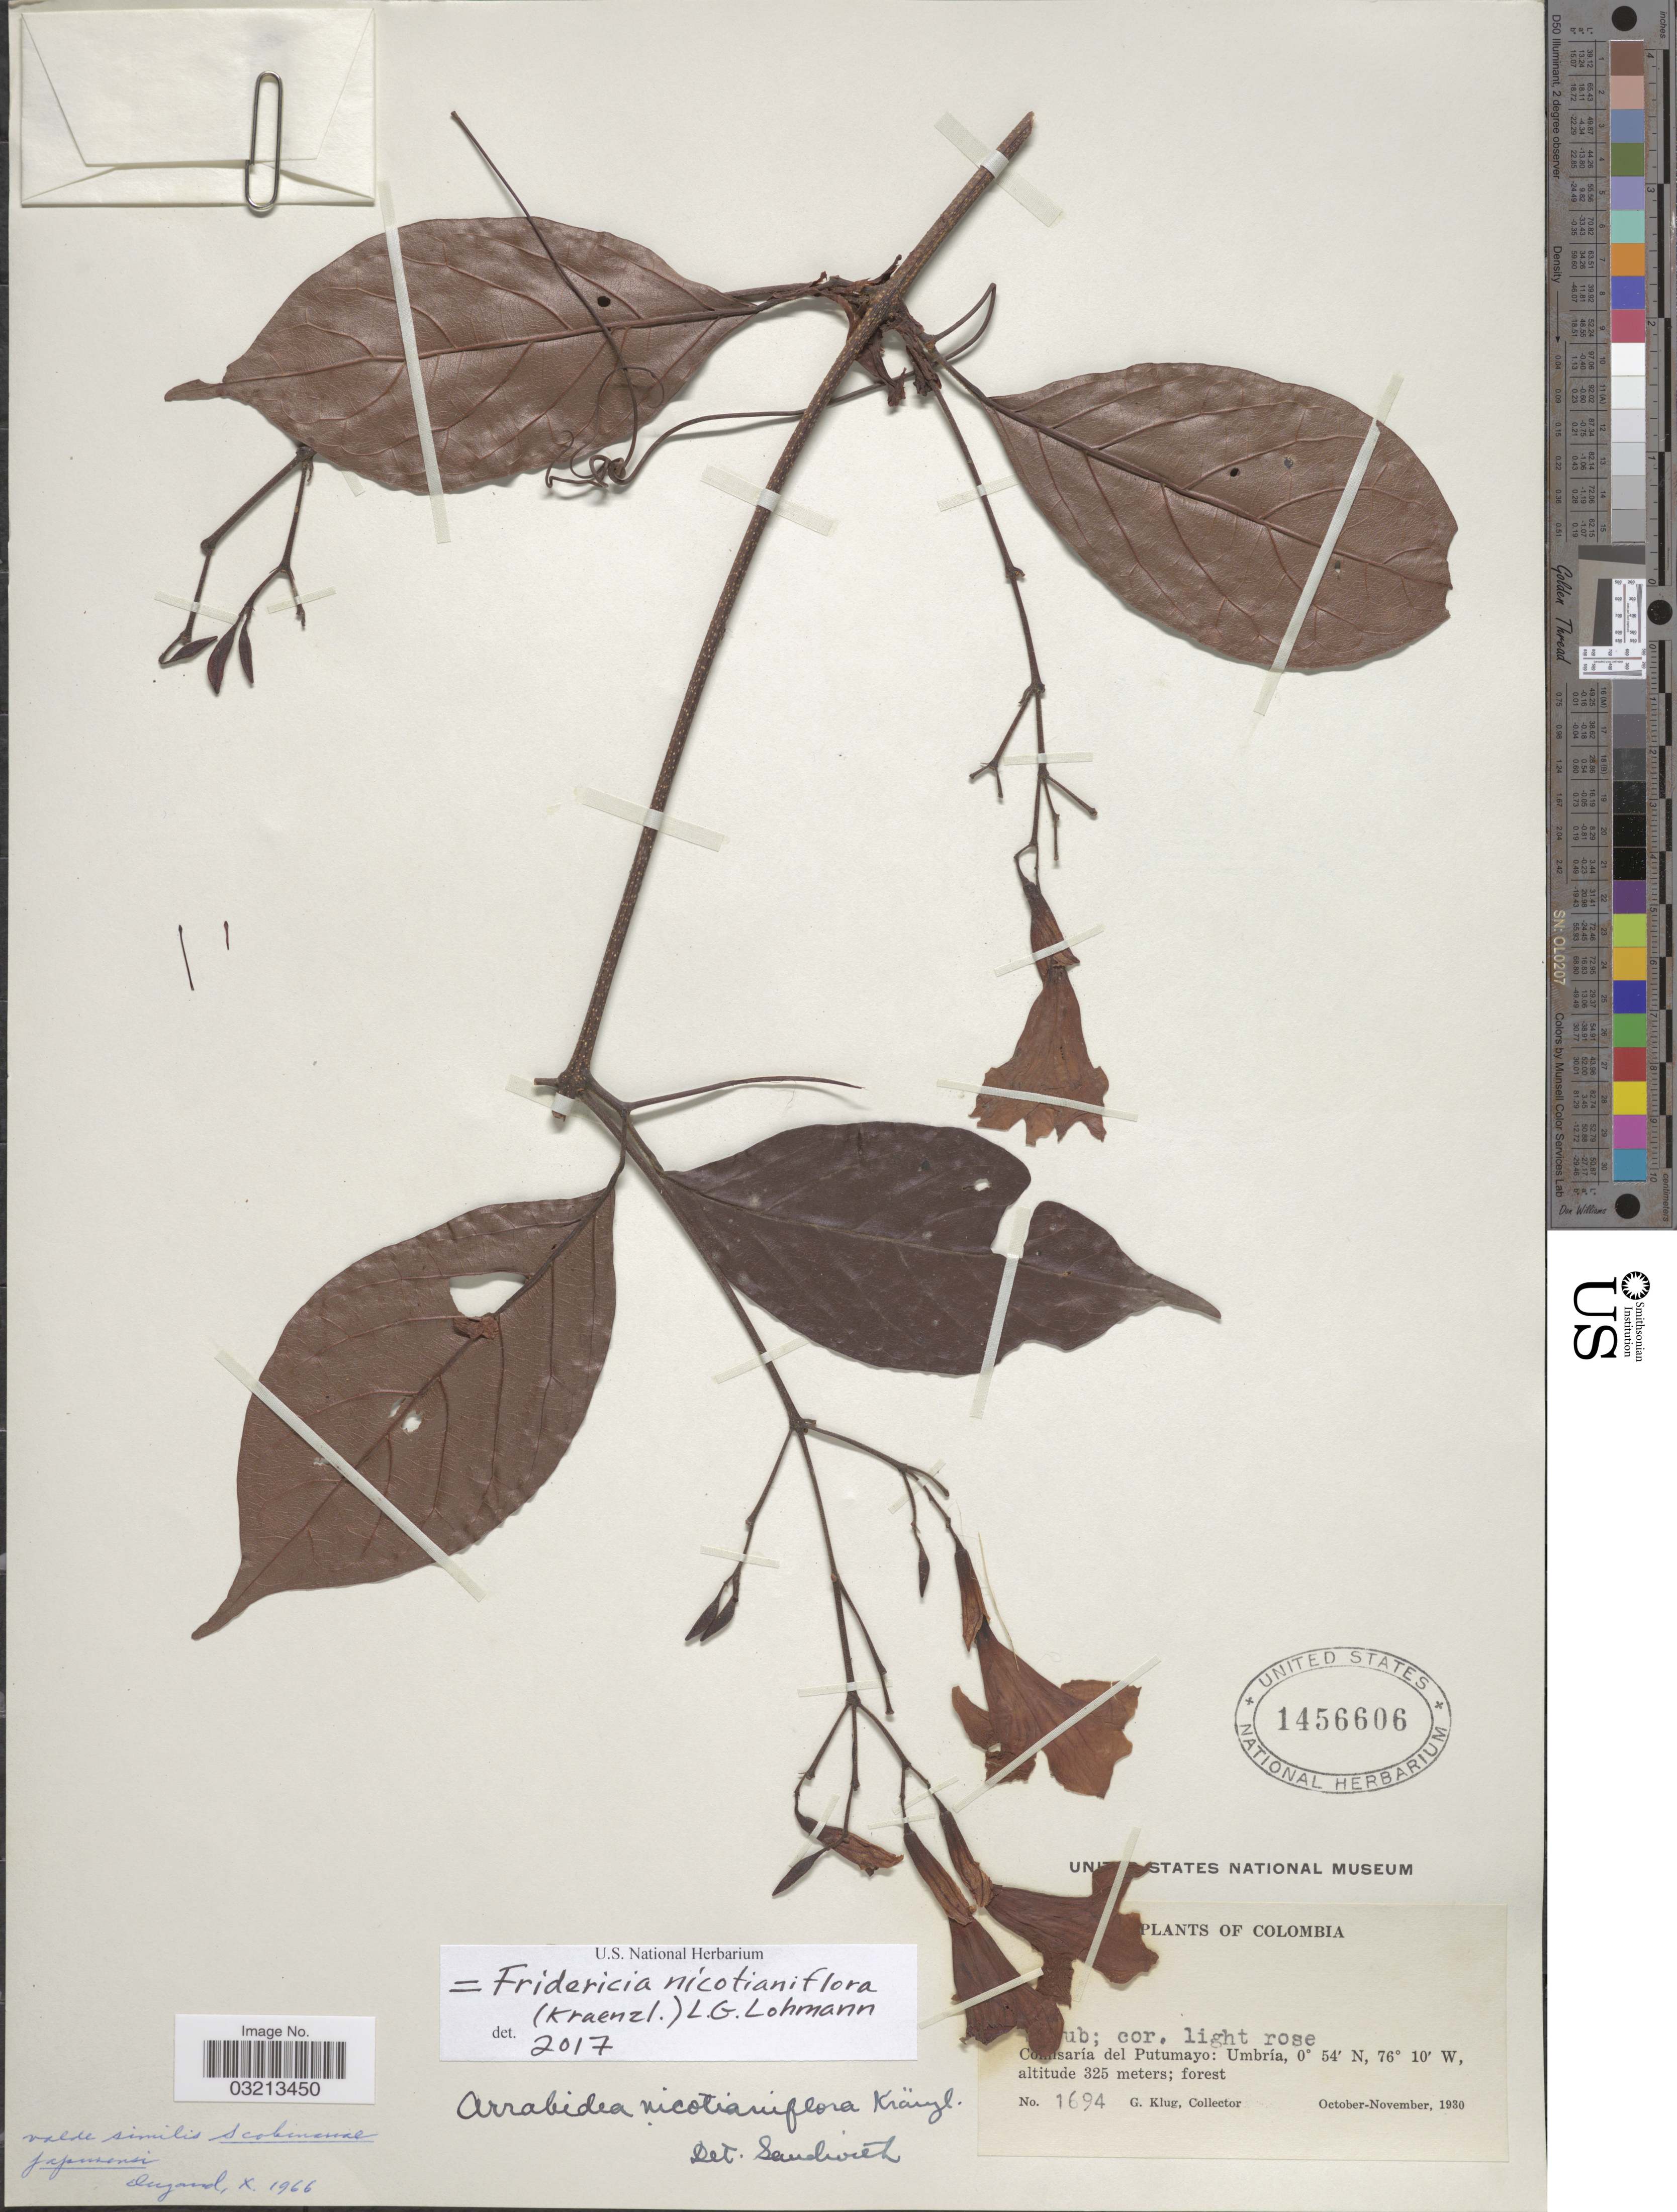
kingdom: Plantae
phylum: Tracheophyta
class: Magnoliopsida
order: Lamiales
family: Bignoniaceae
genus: Fridericia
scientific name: Fridericia nicotianiflora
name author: (Kraenzl.) L.G. Lohmann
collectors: G. Klug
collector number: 1694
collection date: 1930-10/1930-11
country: Colombia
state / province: Putumayo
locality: Comisaría del Putumayo: Umbría.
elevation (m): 325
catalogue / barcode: US 1456606